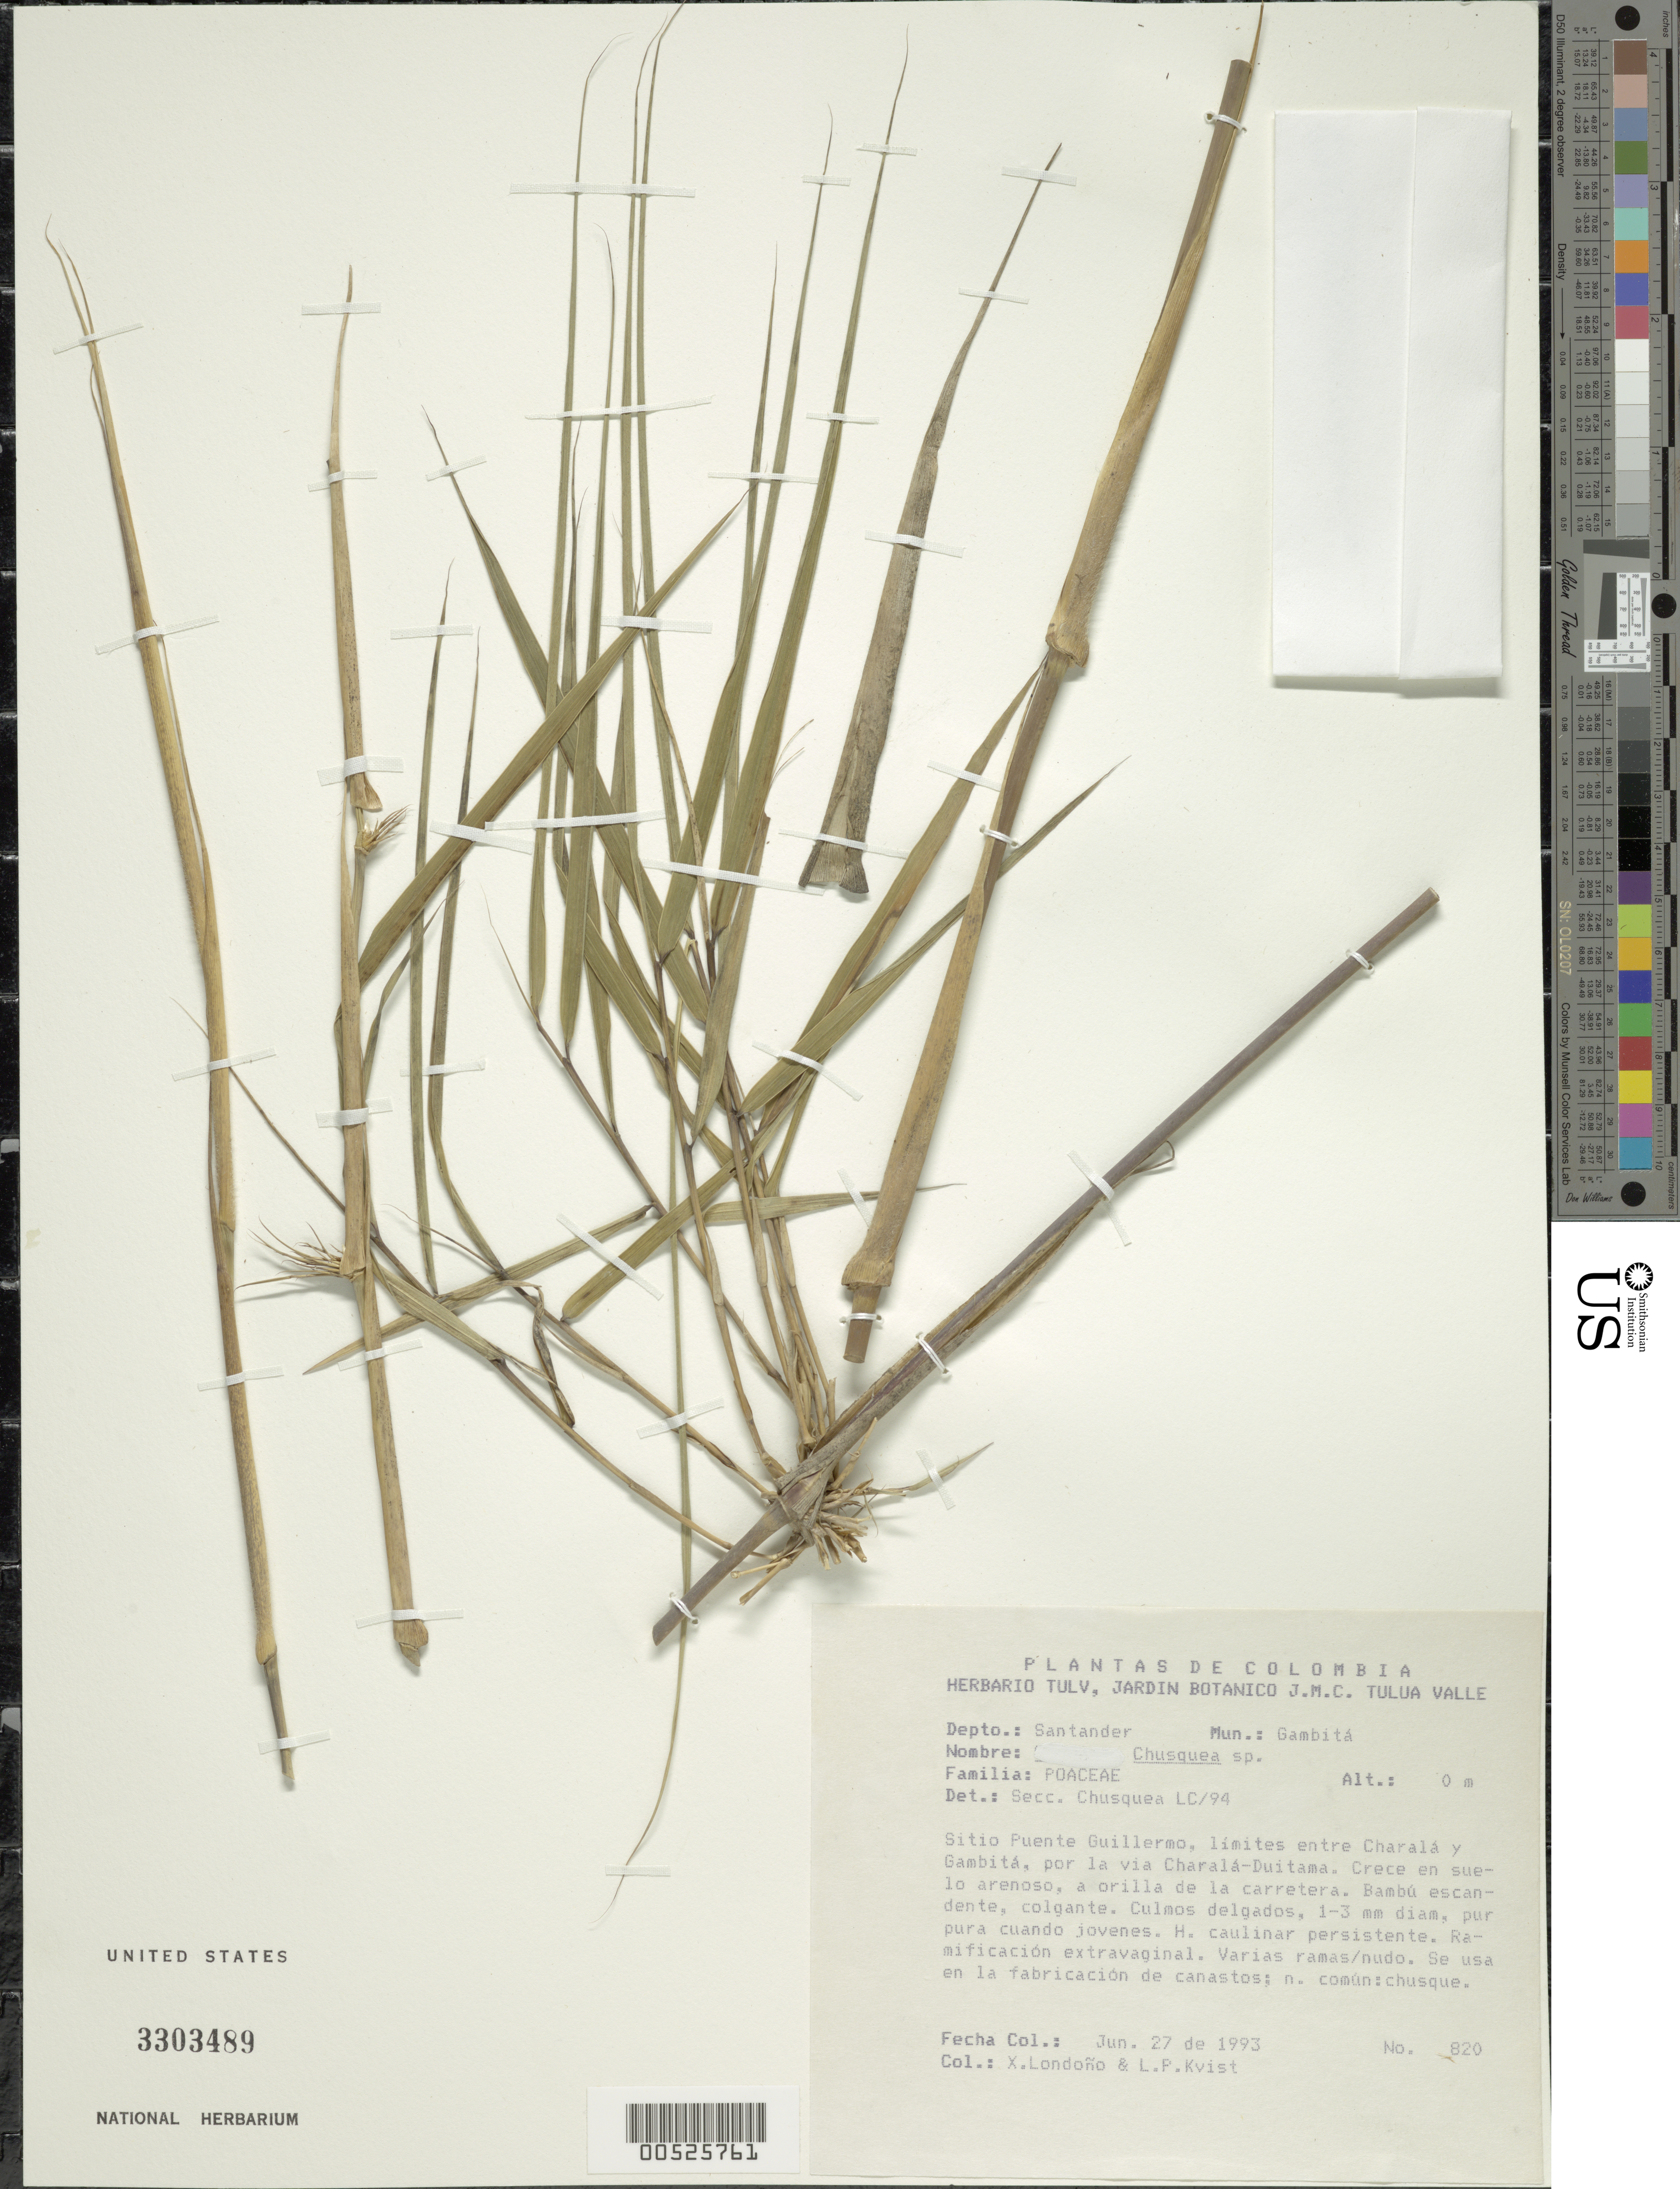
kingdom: Plantae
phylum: Tracheophyta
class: Liliopsida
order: Poales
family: Poaceae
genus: Chusquea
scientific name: Chusquea sp.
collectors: X. Londoño & L. P. Kvist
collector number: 820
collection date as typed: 27 Jun 1993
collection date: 1993-06-27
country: Colombia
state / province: Santander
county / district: Gámbita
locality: Sitio Puente Guillermo, limites entre Charala y Gambita, por la via Charala - Duitama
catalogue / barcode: US 3303489